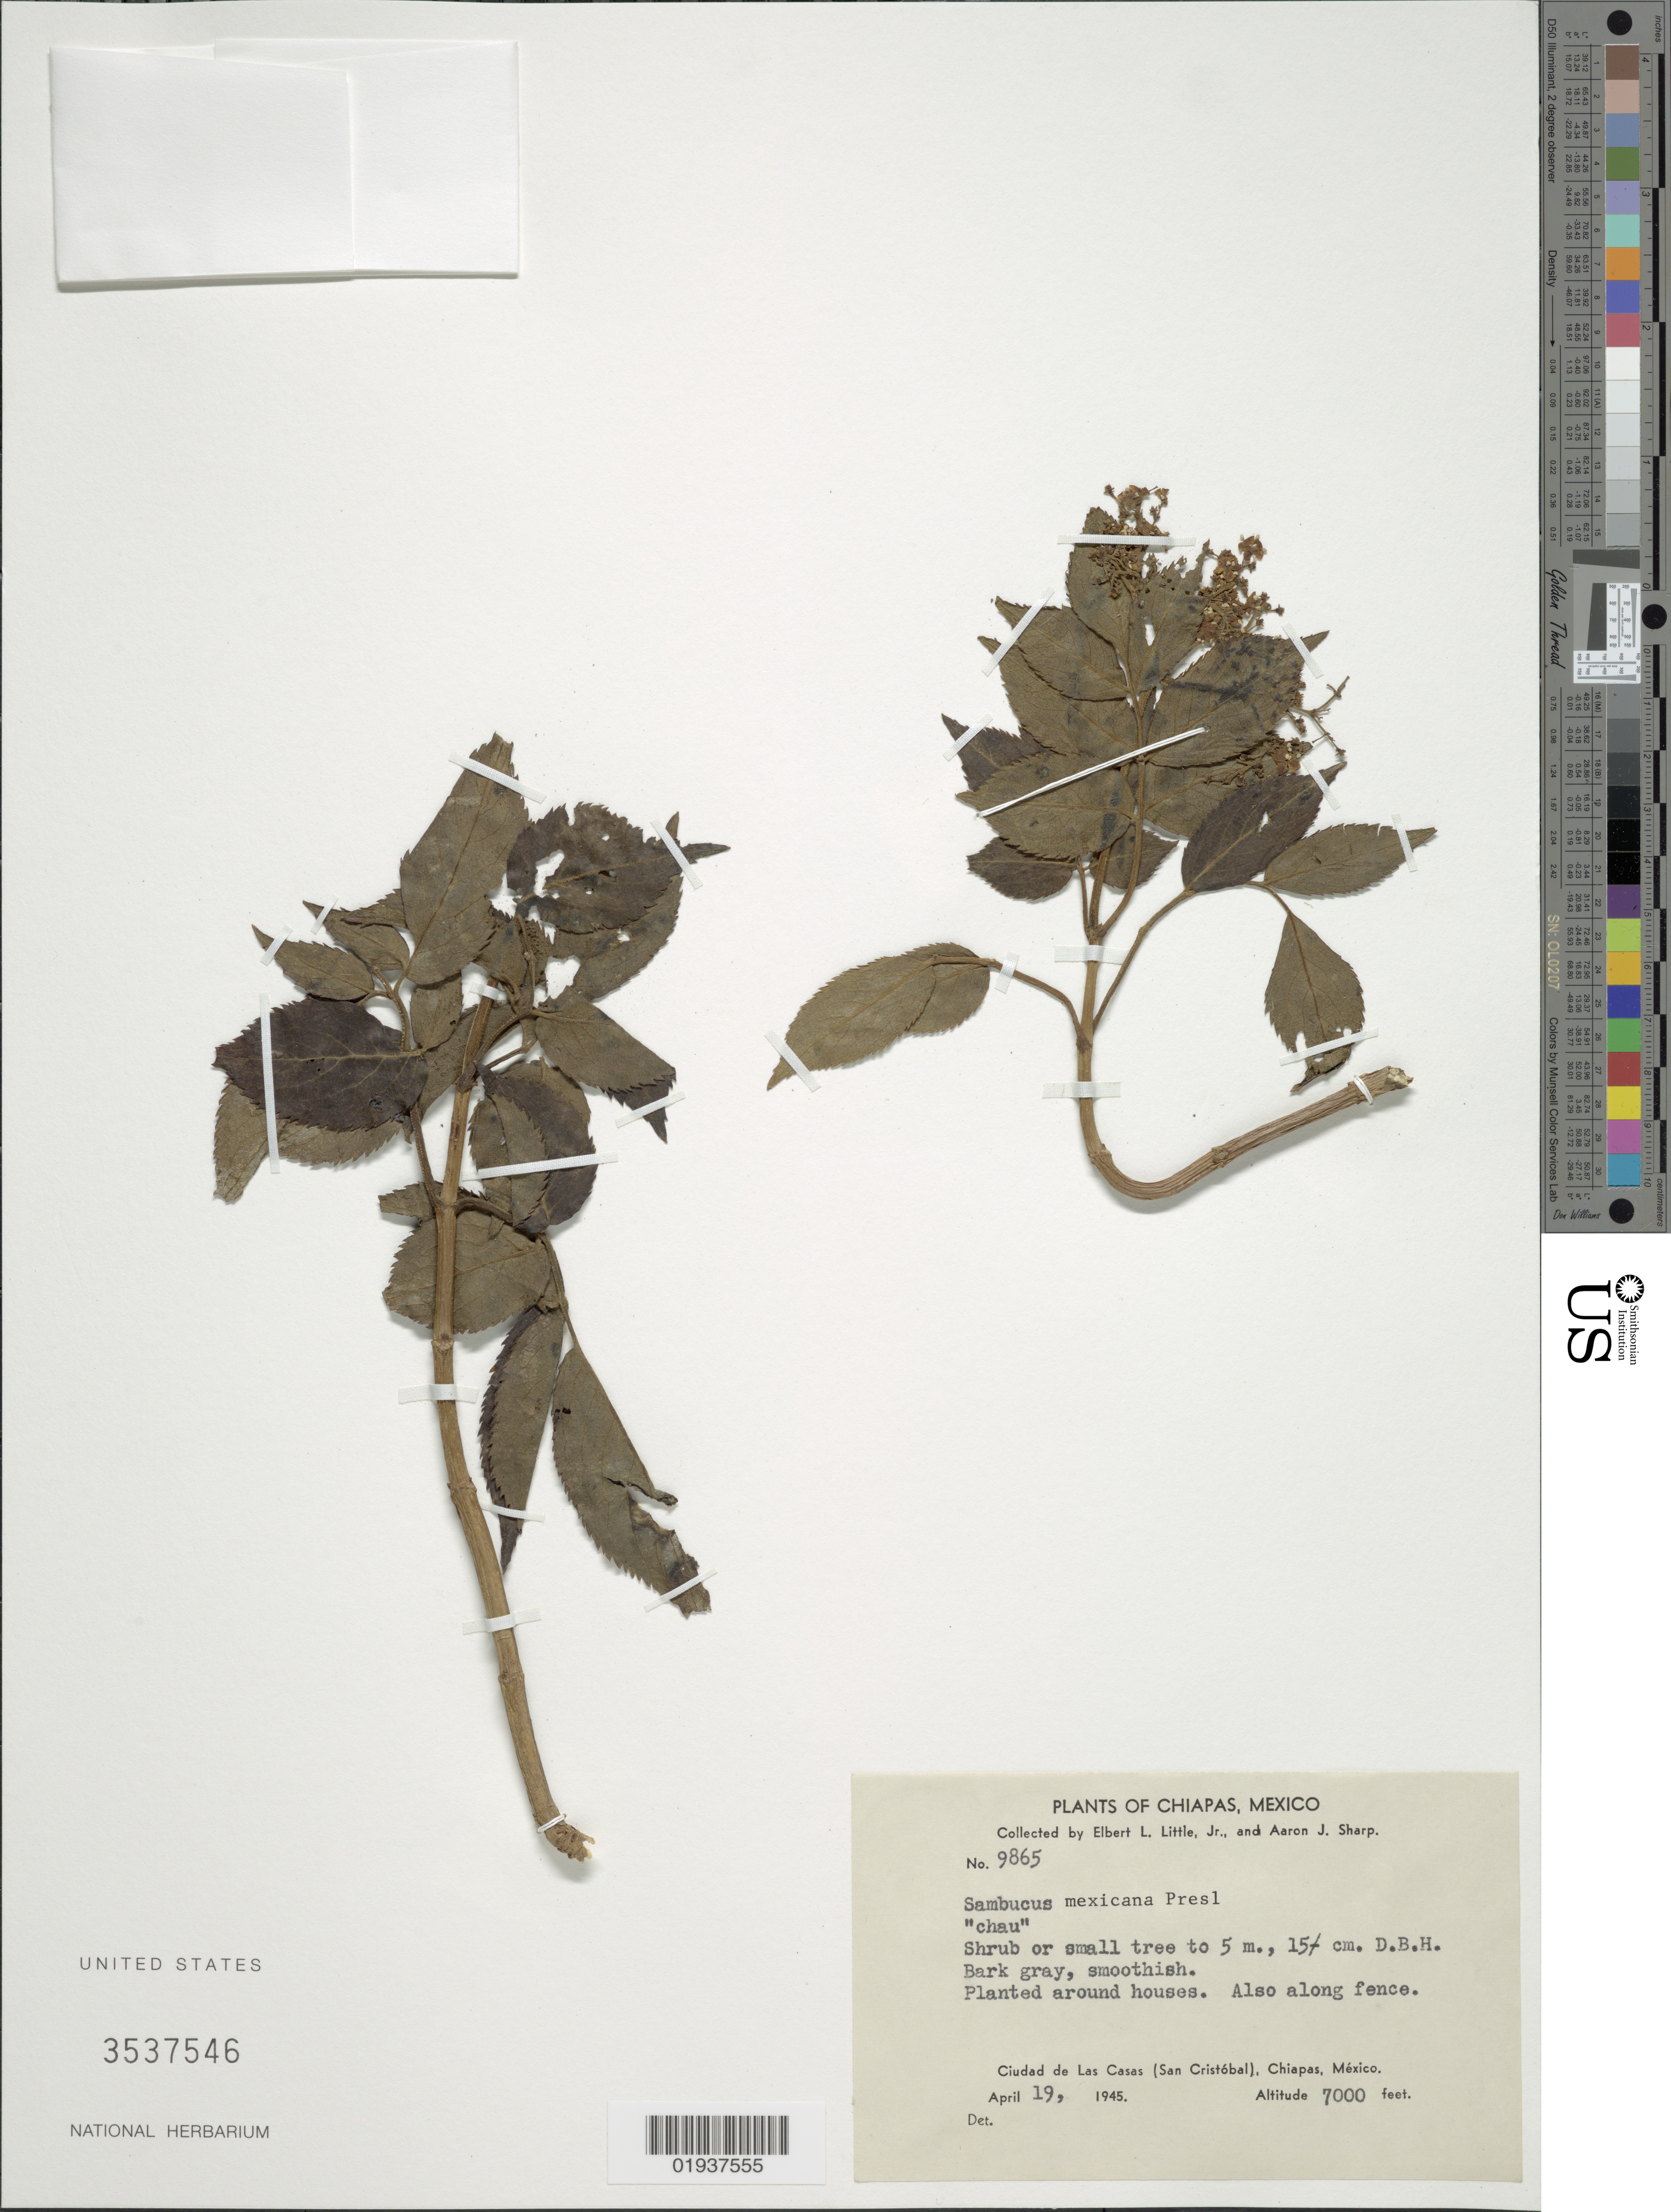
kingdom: Plantae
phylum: Tracheophyta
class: Magnoliopsida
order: Dipsacales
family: Viburnaceae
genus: Sambucus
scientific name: Sambucus mexicana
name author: C. Presl ex DC.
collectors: E. L. Little & Mrs A. J. Sharp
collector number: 9865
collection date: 1945-04-19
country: Mexico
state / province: Chiapas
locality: Ciudad de Las Casas (San Cristóbal).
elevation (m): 2134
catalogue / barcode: US 3537546